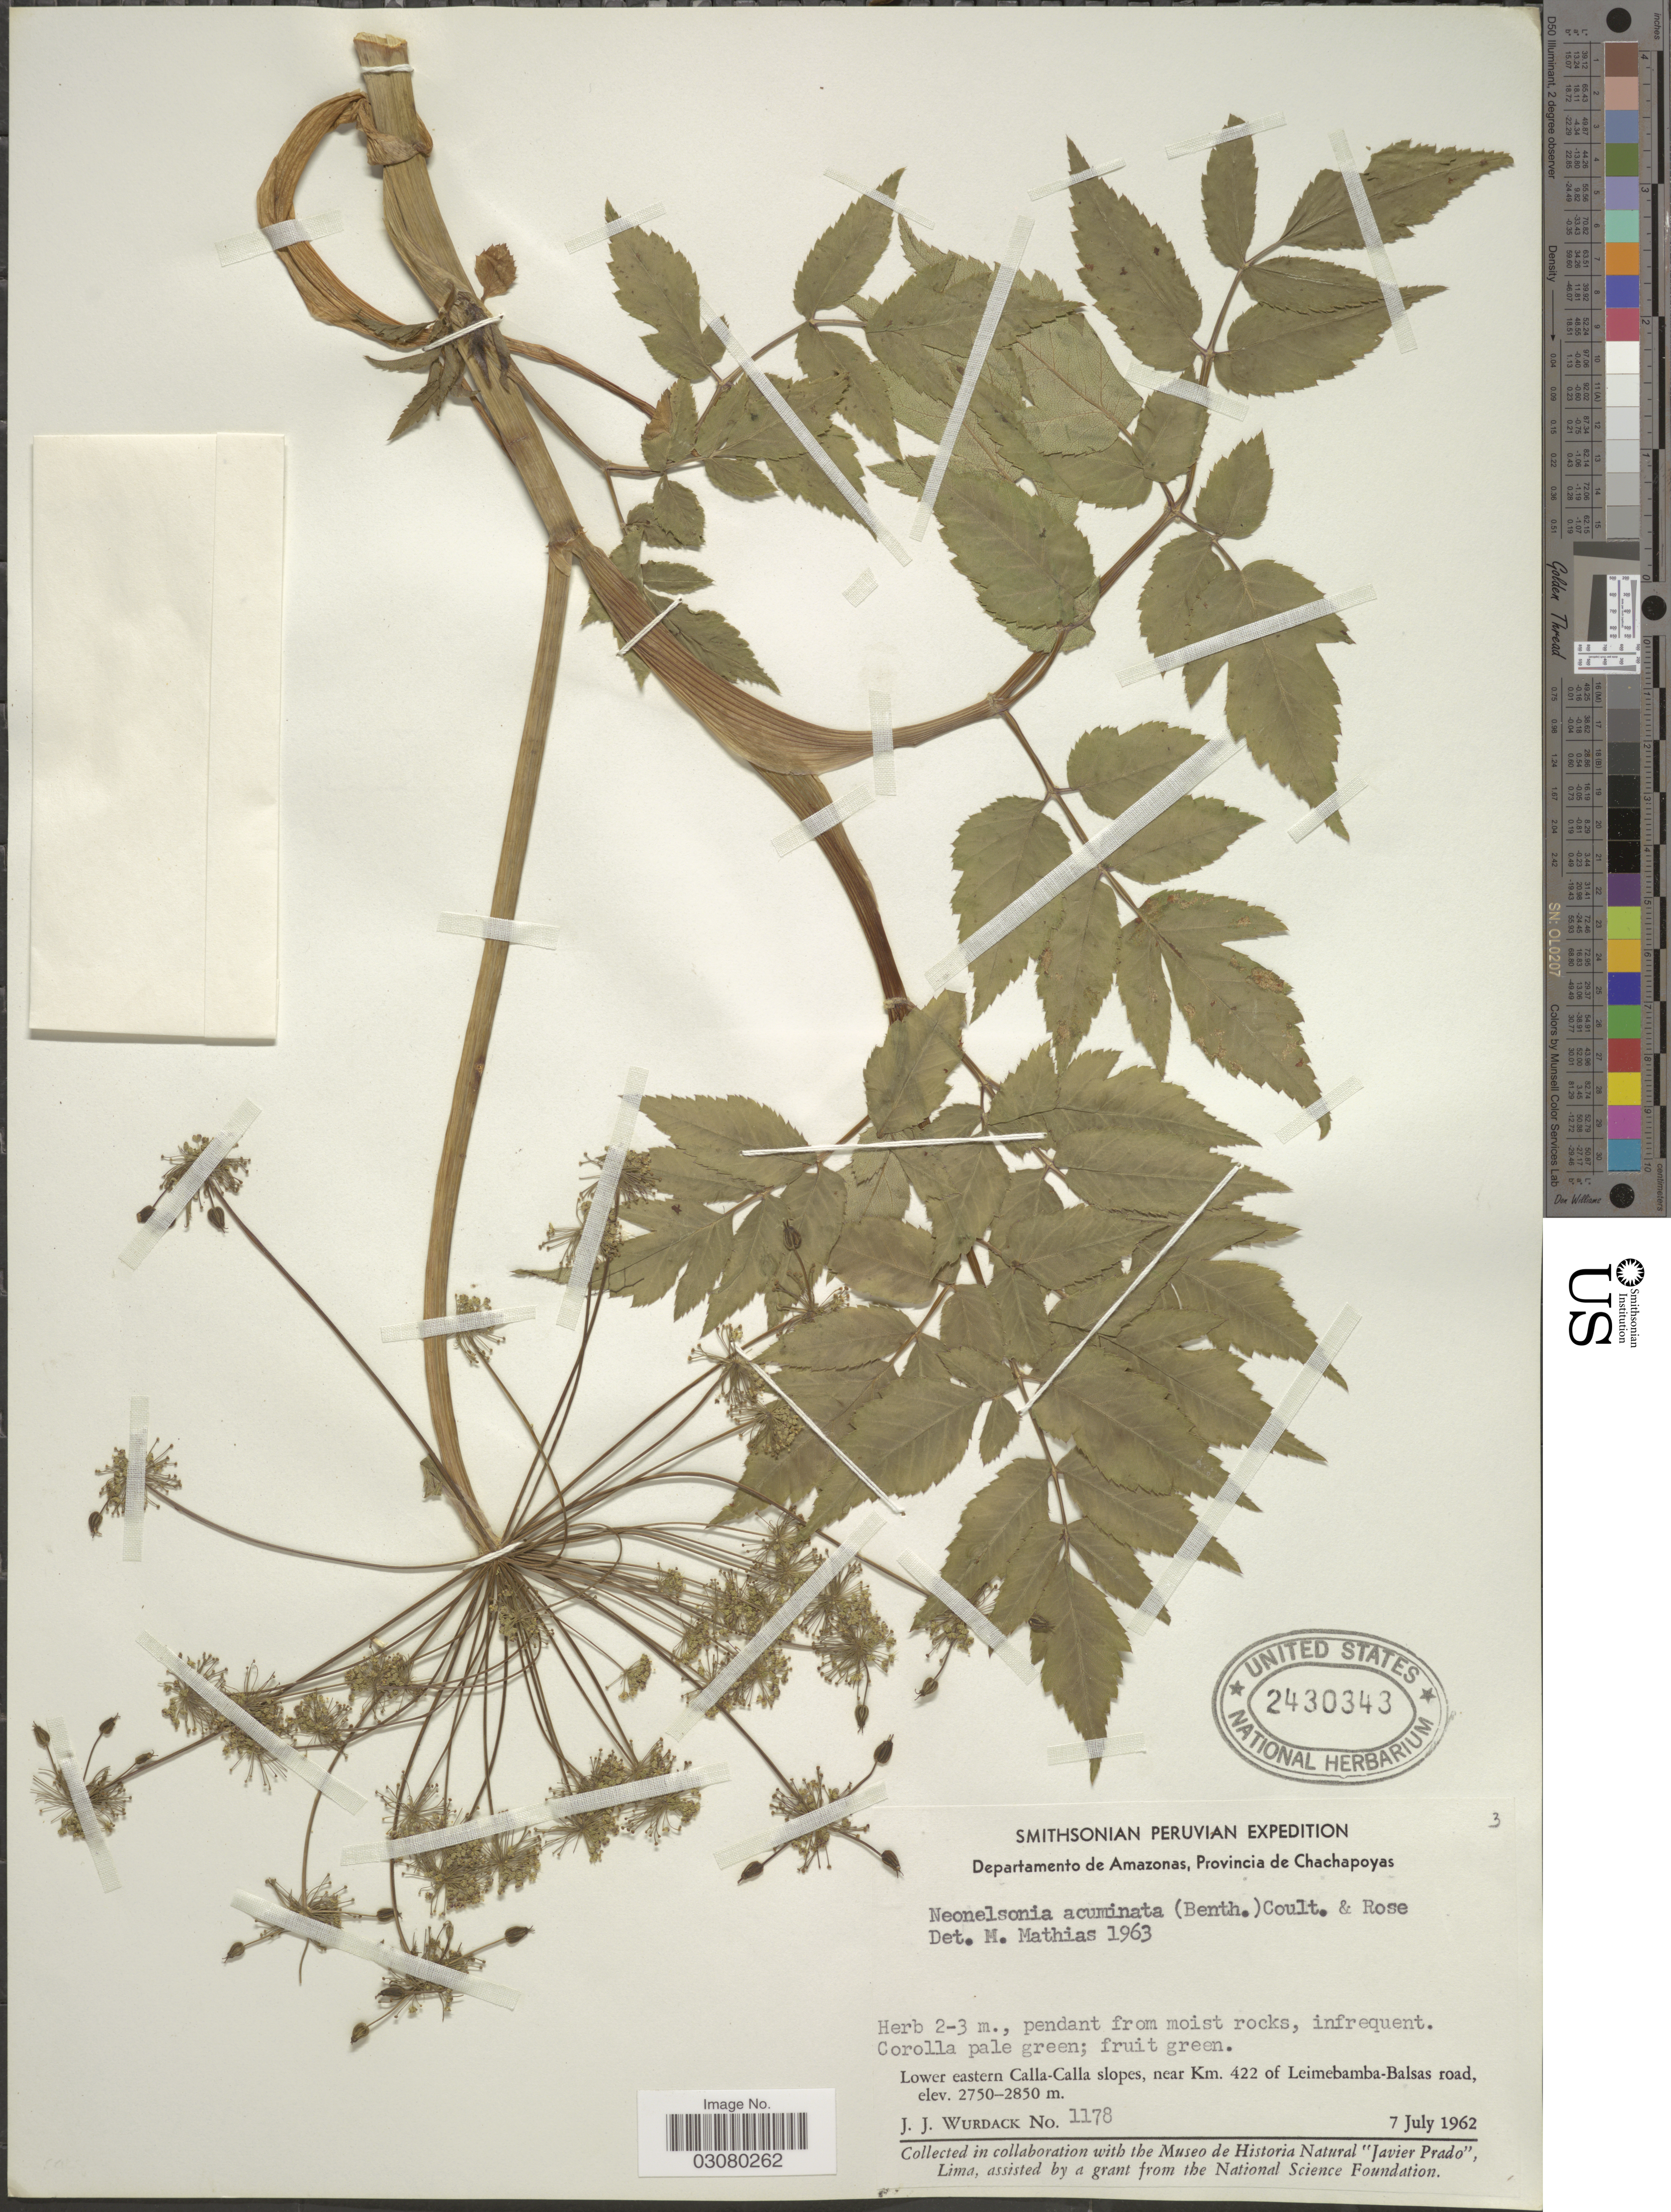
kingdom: Plantae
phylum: Tracheophyta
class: Magnoliopsida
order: Apiales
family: Apiaceae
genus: Neonelsonia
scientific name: Neonelsonia acuminata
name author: (Benth.) J.M. Coult. & Rose ex Drude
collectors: J. J. Wurdack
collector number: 1178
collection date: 1962-07-07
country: Peru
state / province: Amazonas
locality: Departamento de Amazonas, Provincia de Chachapoyas. Lower eastern Calla-Calla slopes, near Km. 422 of Leimebamba-Balsas road.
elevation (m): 2750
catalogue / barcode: US 2430343